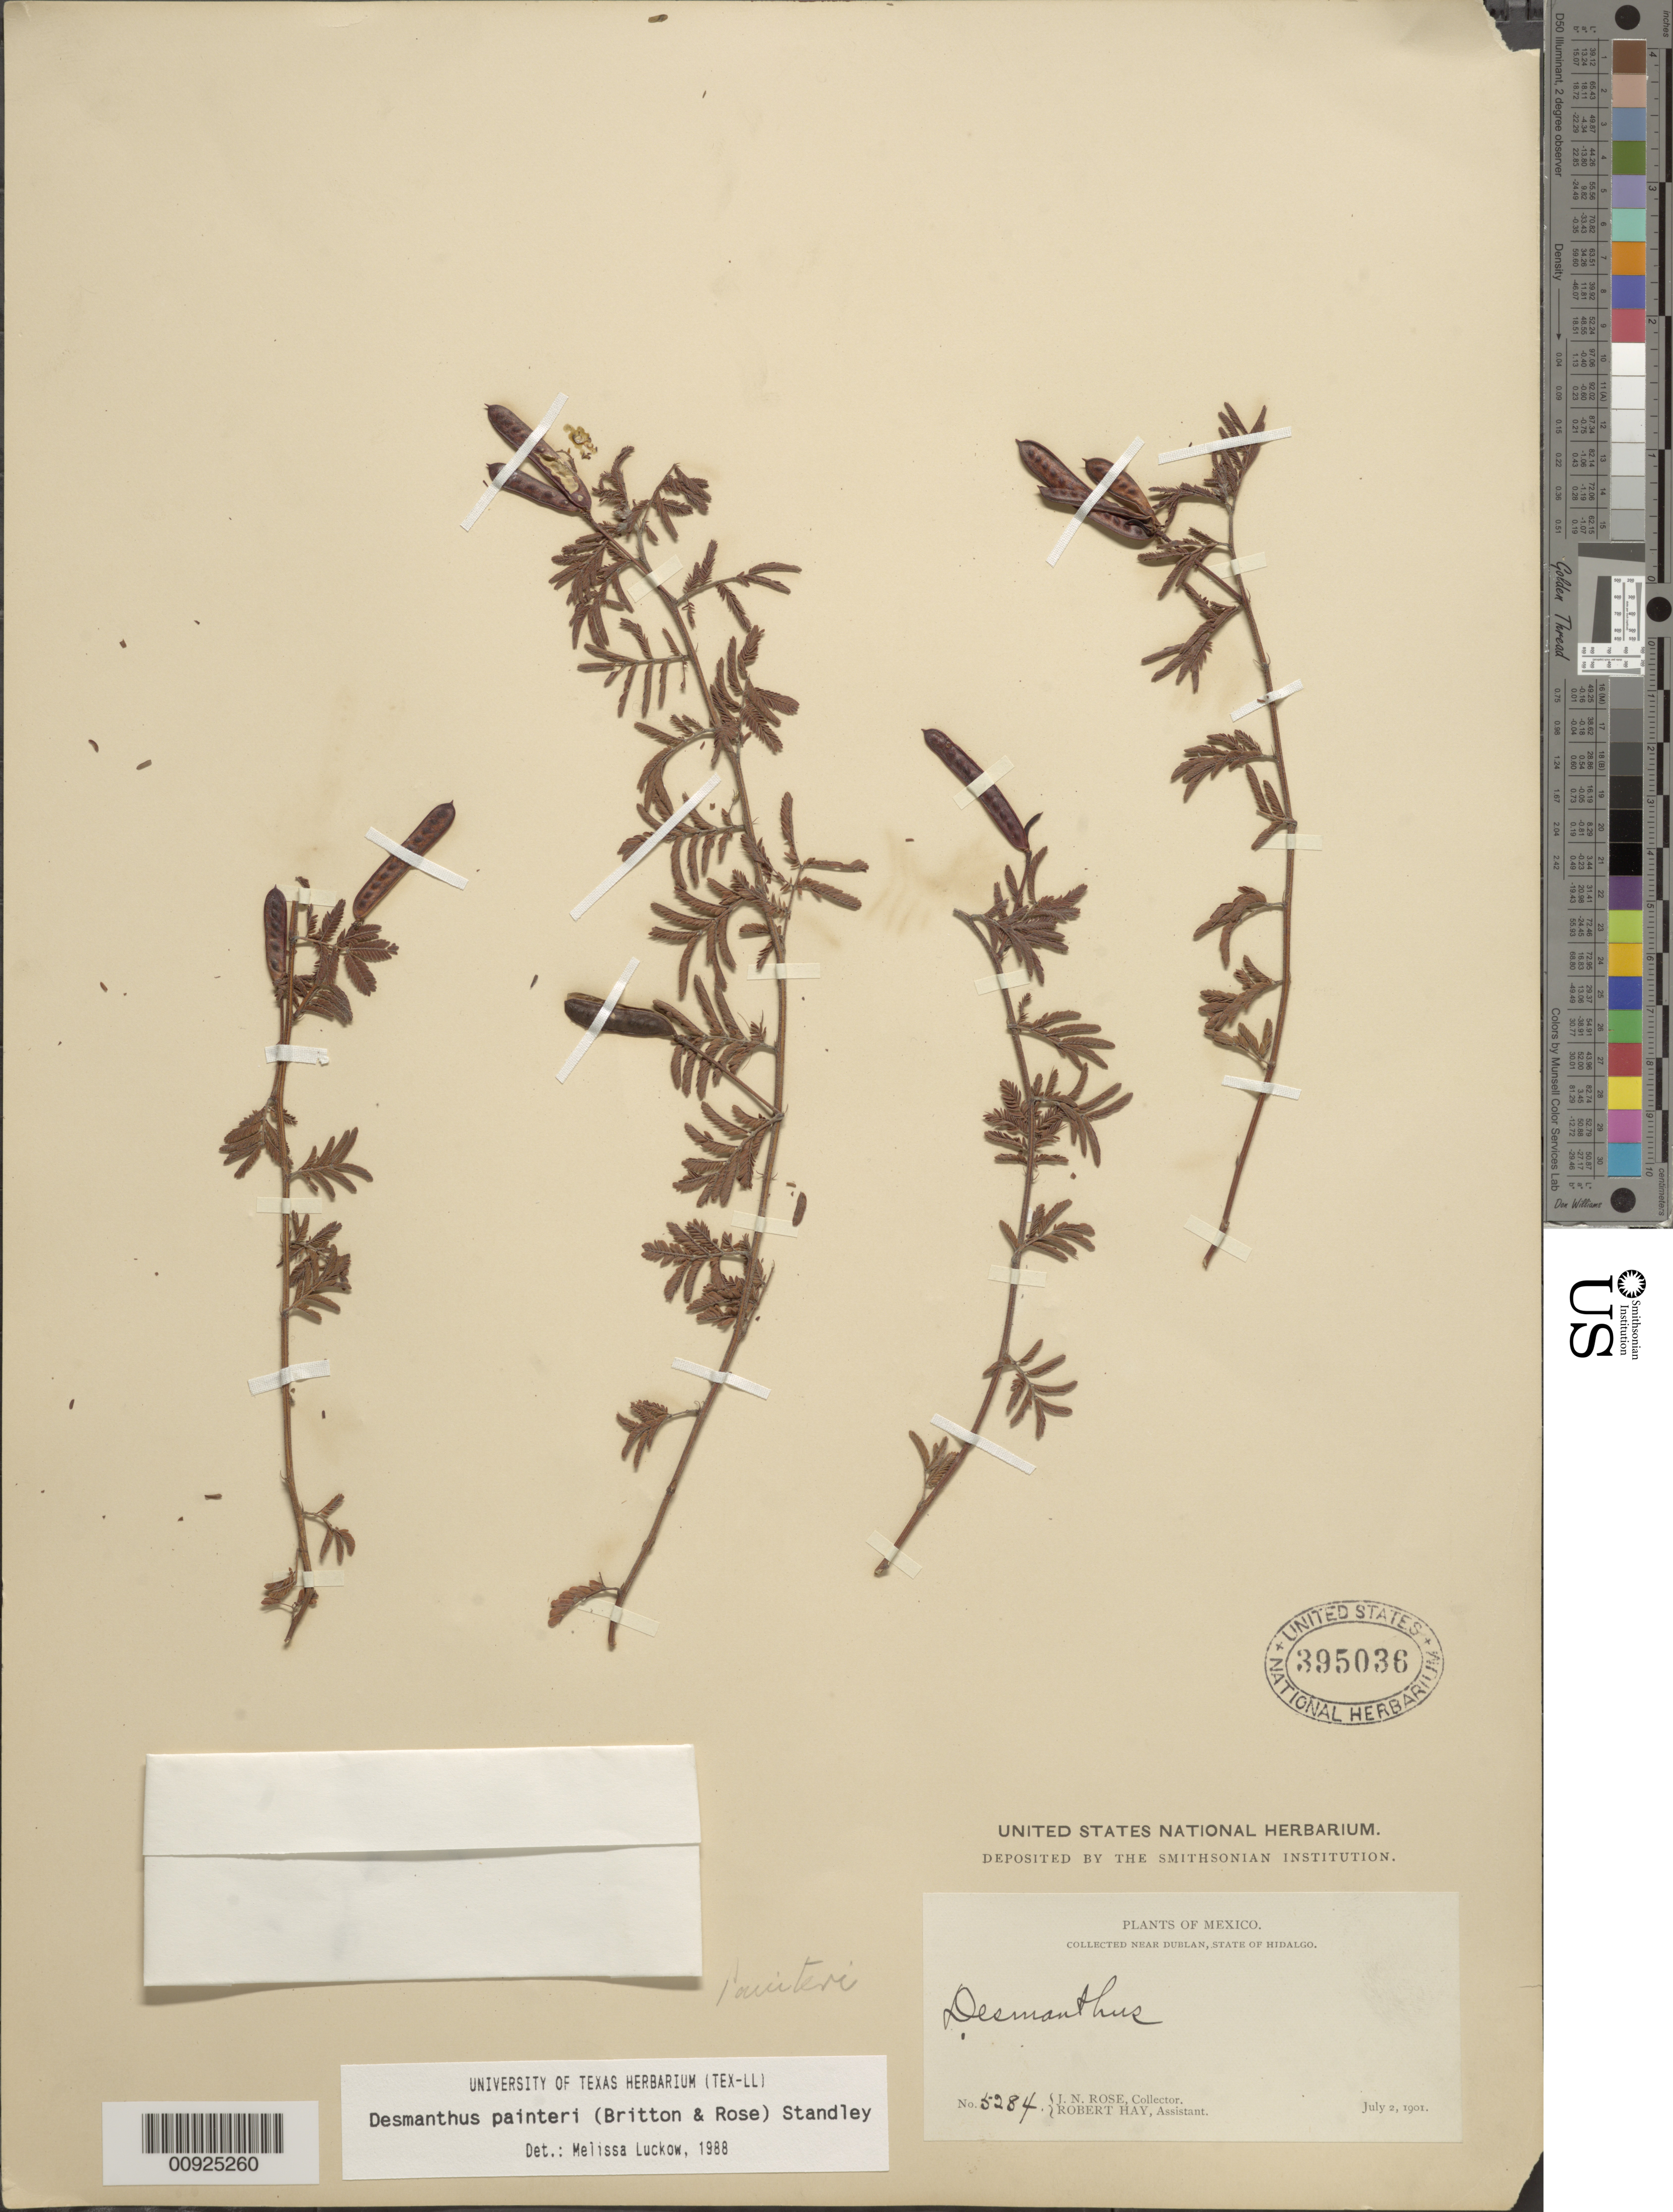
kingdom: Plantae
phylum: Tracheophyta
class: Magnoliopsida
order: Fabales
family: Fabaceae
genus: Desmanthus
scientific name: Desmanthus painteri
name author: (Britton) Standl.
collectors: J. N. Rose & R. Hay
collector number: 5284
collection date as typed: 02 Jul 1901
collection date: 1901-07-02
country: Mexico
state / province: Hidalgo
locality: Near Dublan, State of Hidalgo.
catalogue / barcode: US 395036